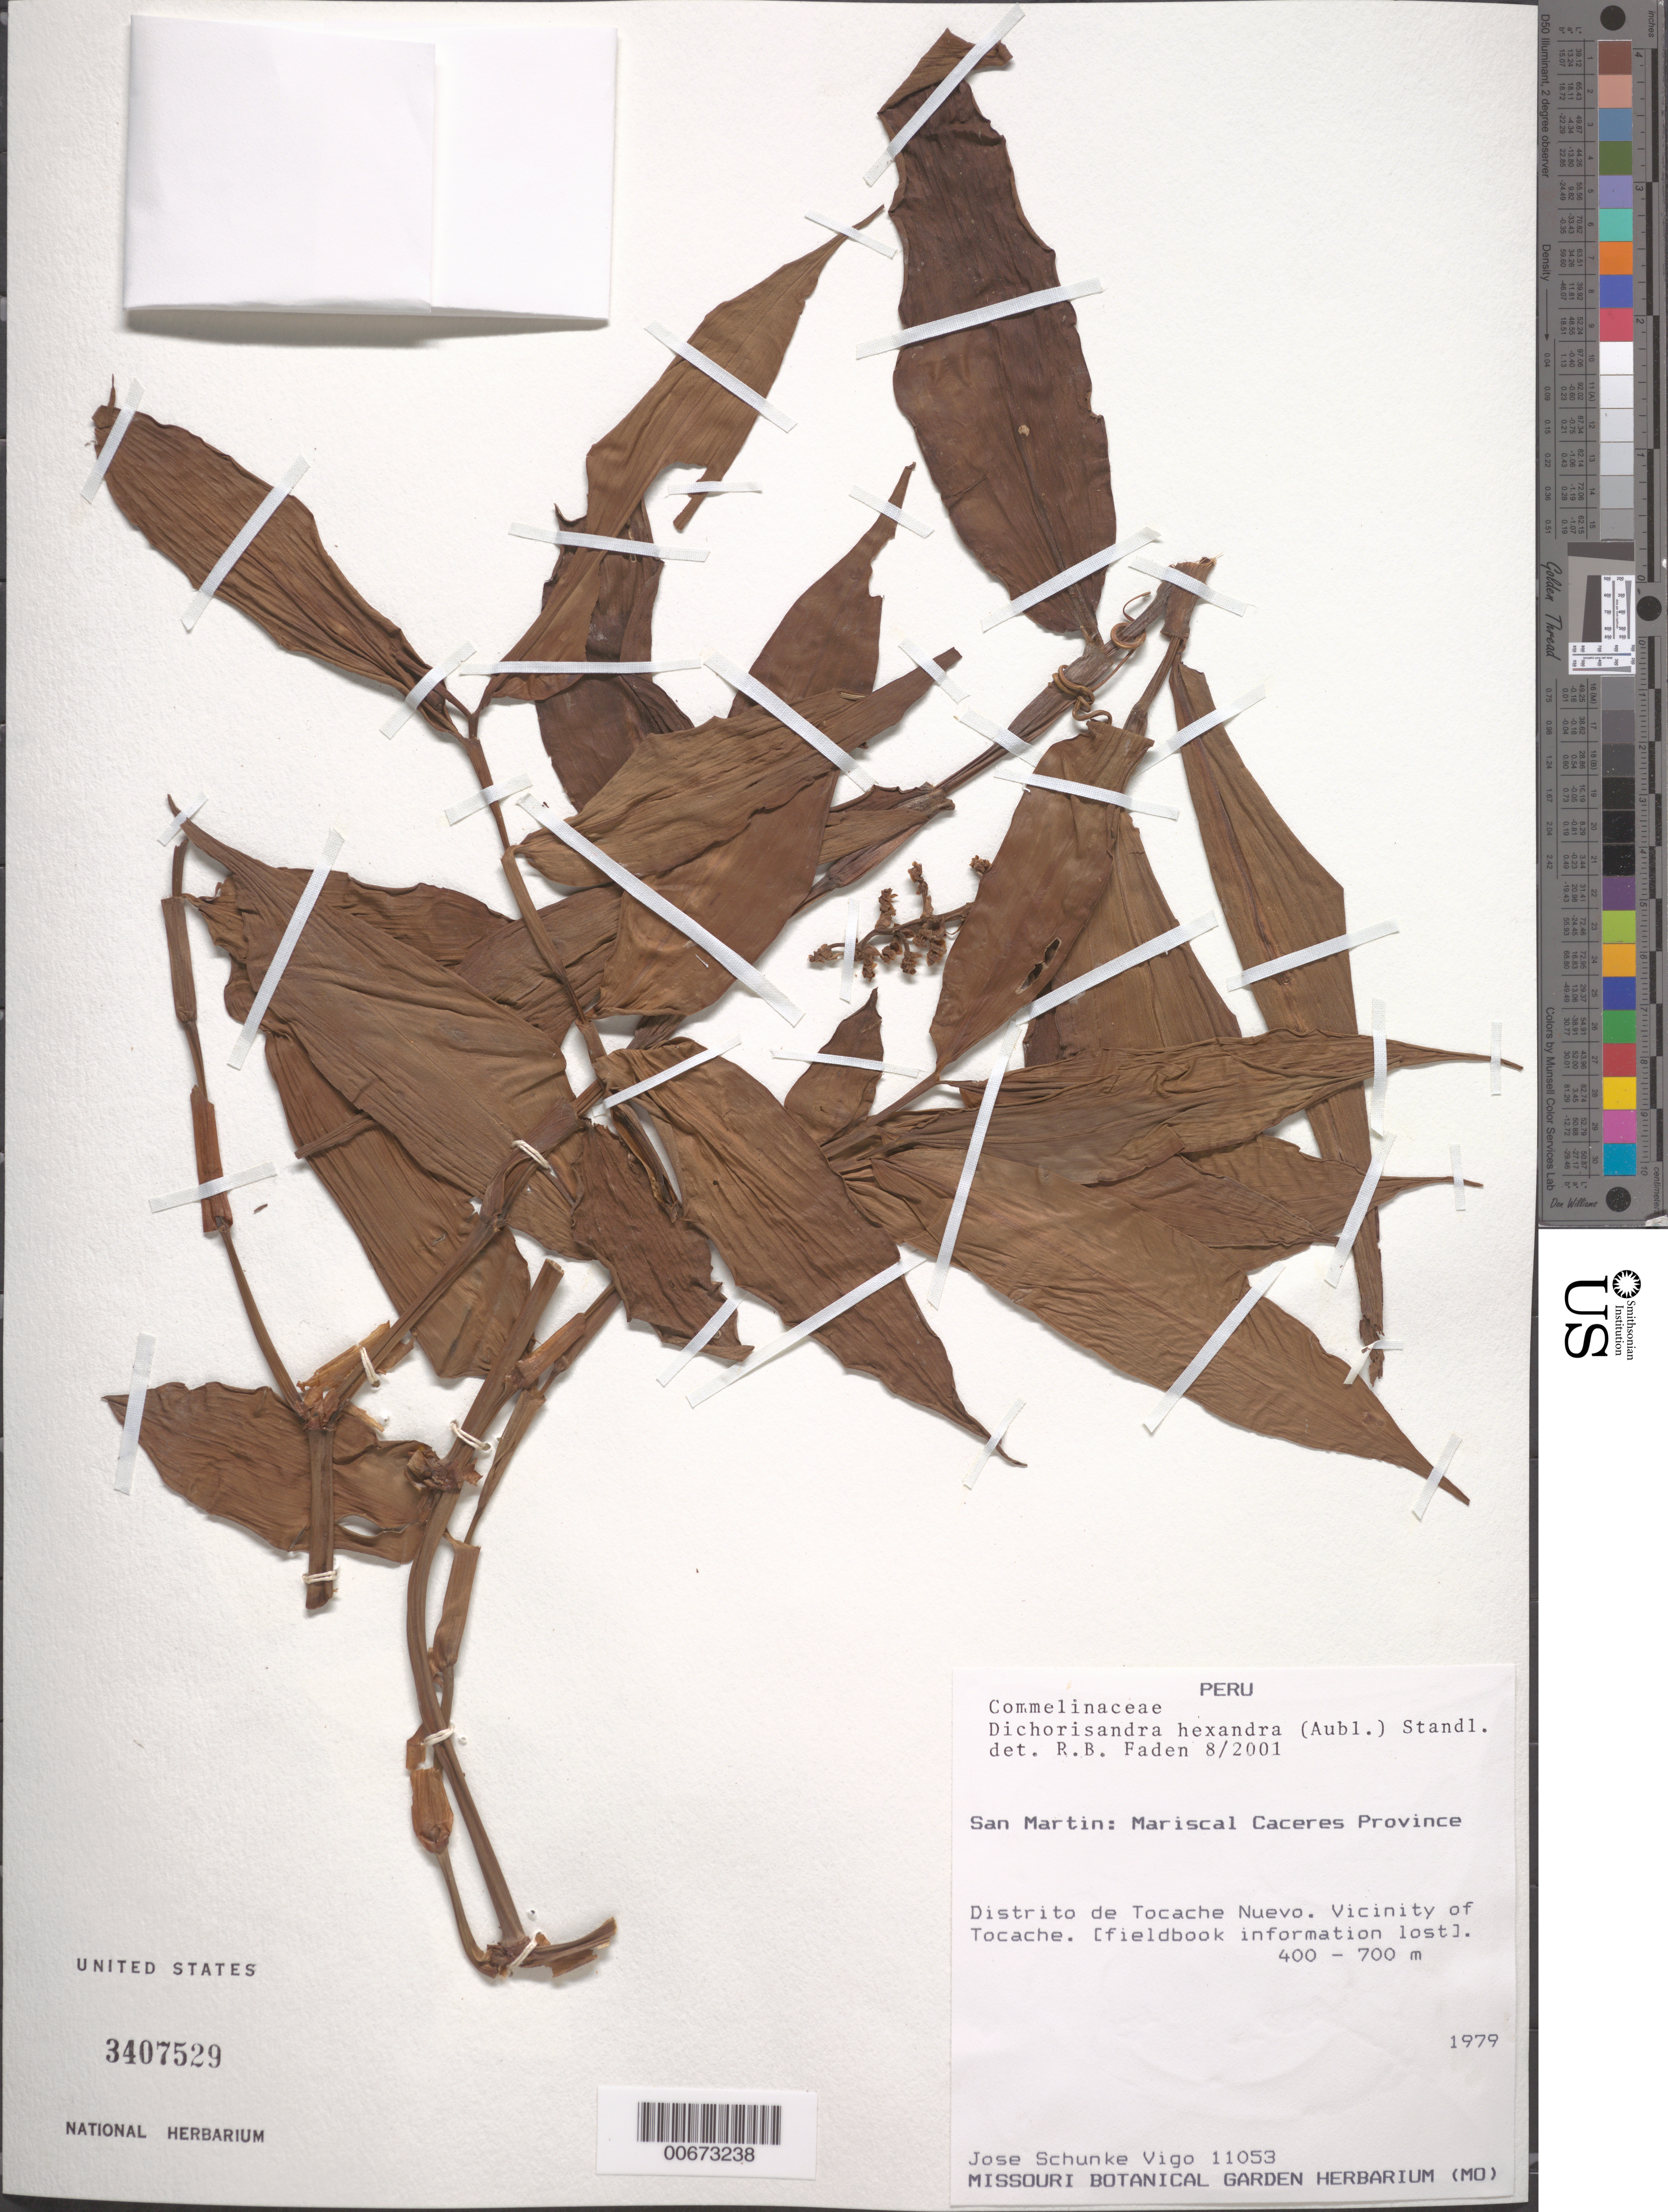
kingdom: Plantae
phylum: Tracheophyta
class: Liliopsida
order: Commelinales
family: Commelinaceae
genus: Dichorisandra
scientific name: Dichorisandra hexandra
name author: (Aubl.) Standl.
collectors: J. Schunke Vigo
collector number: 11053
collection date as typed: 1979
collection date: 1979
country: Peru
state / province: San Martín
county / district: Mariscal Cáceres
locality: Tocache Nuevo.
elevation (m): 400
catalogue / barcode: US 3407529